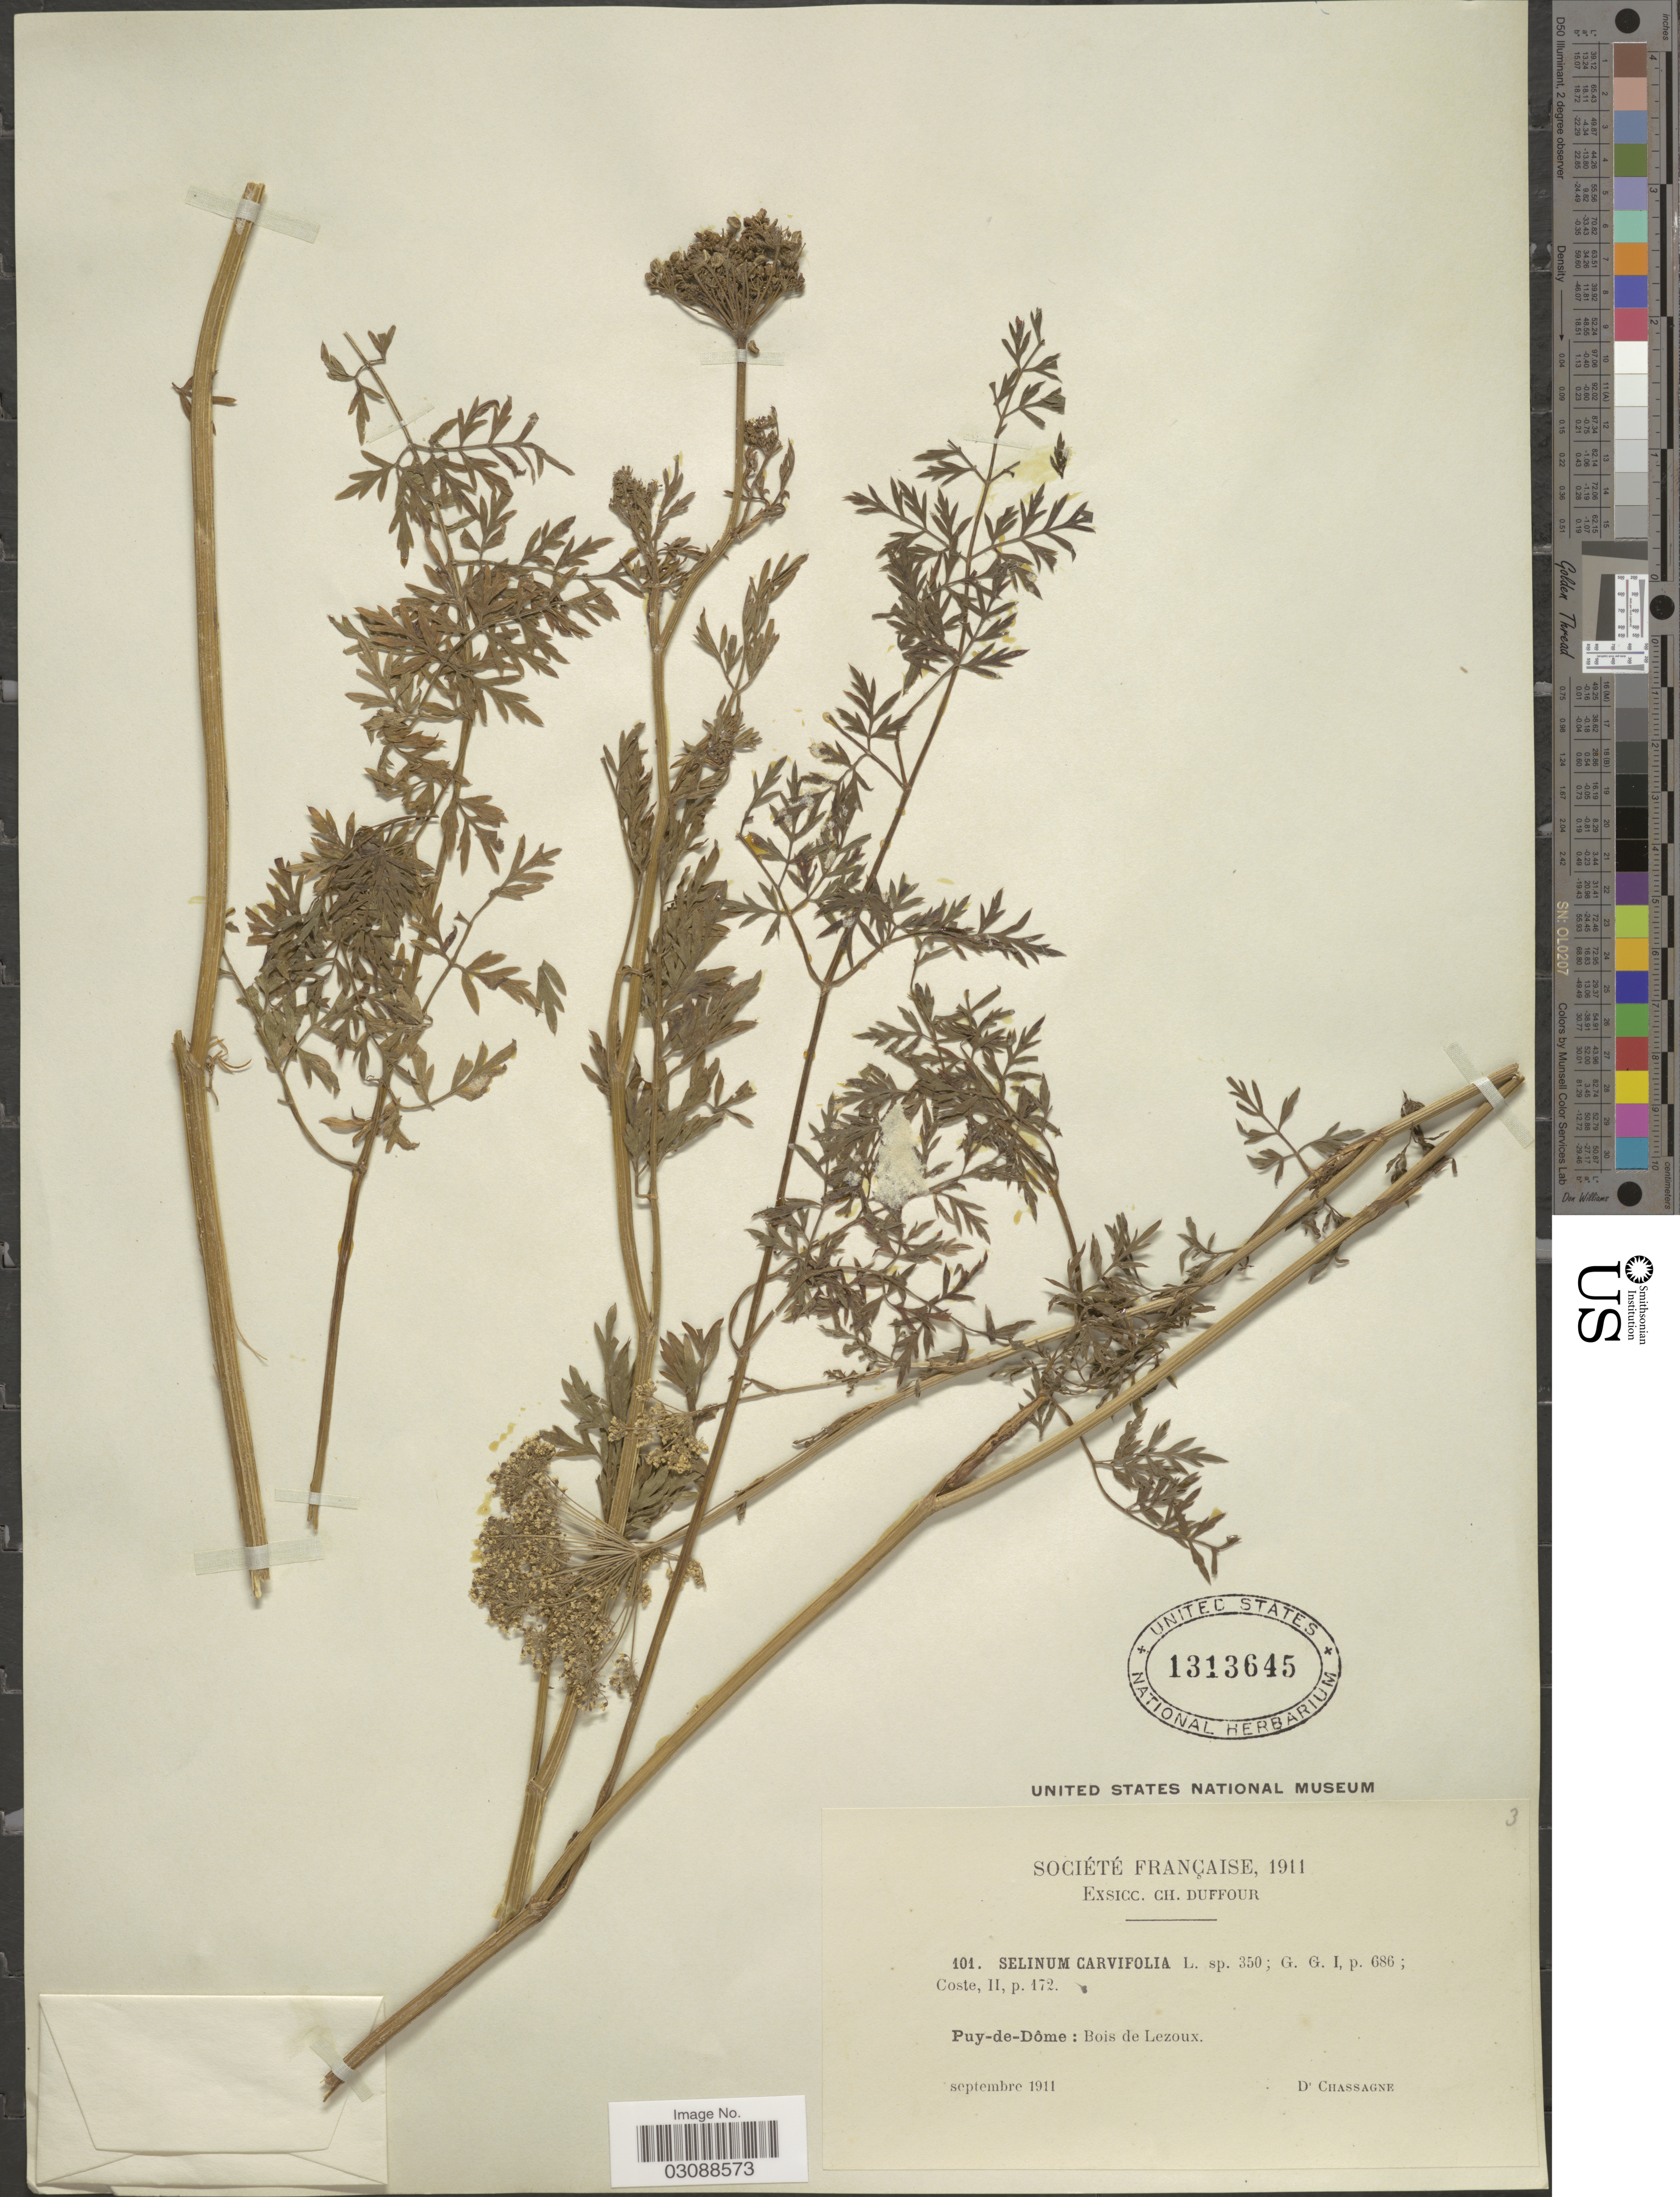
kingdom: Plantae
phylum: Tracheophyta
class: Magnoliopsida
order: Apiales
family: Apiaceae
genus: Selinum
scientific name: Selinum carvifolia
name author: (L.) L.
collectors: Chassagne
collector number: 101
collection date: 1911-09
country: France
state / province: Auvergne-Rhône-Alpes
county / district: Puy-de-Dôme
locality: Société Française. Puy-de-Dôme: Bois de Lezoux.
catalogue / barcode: US 1313645